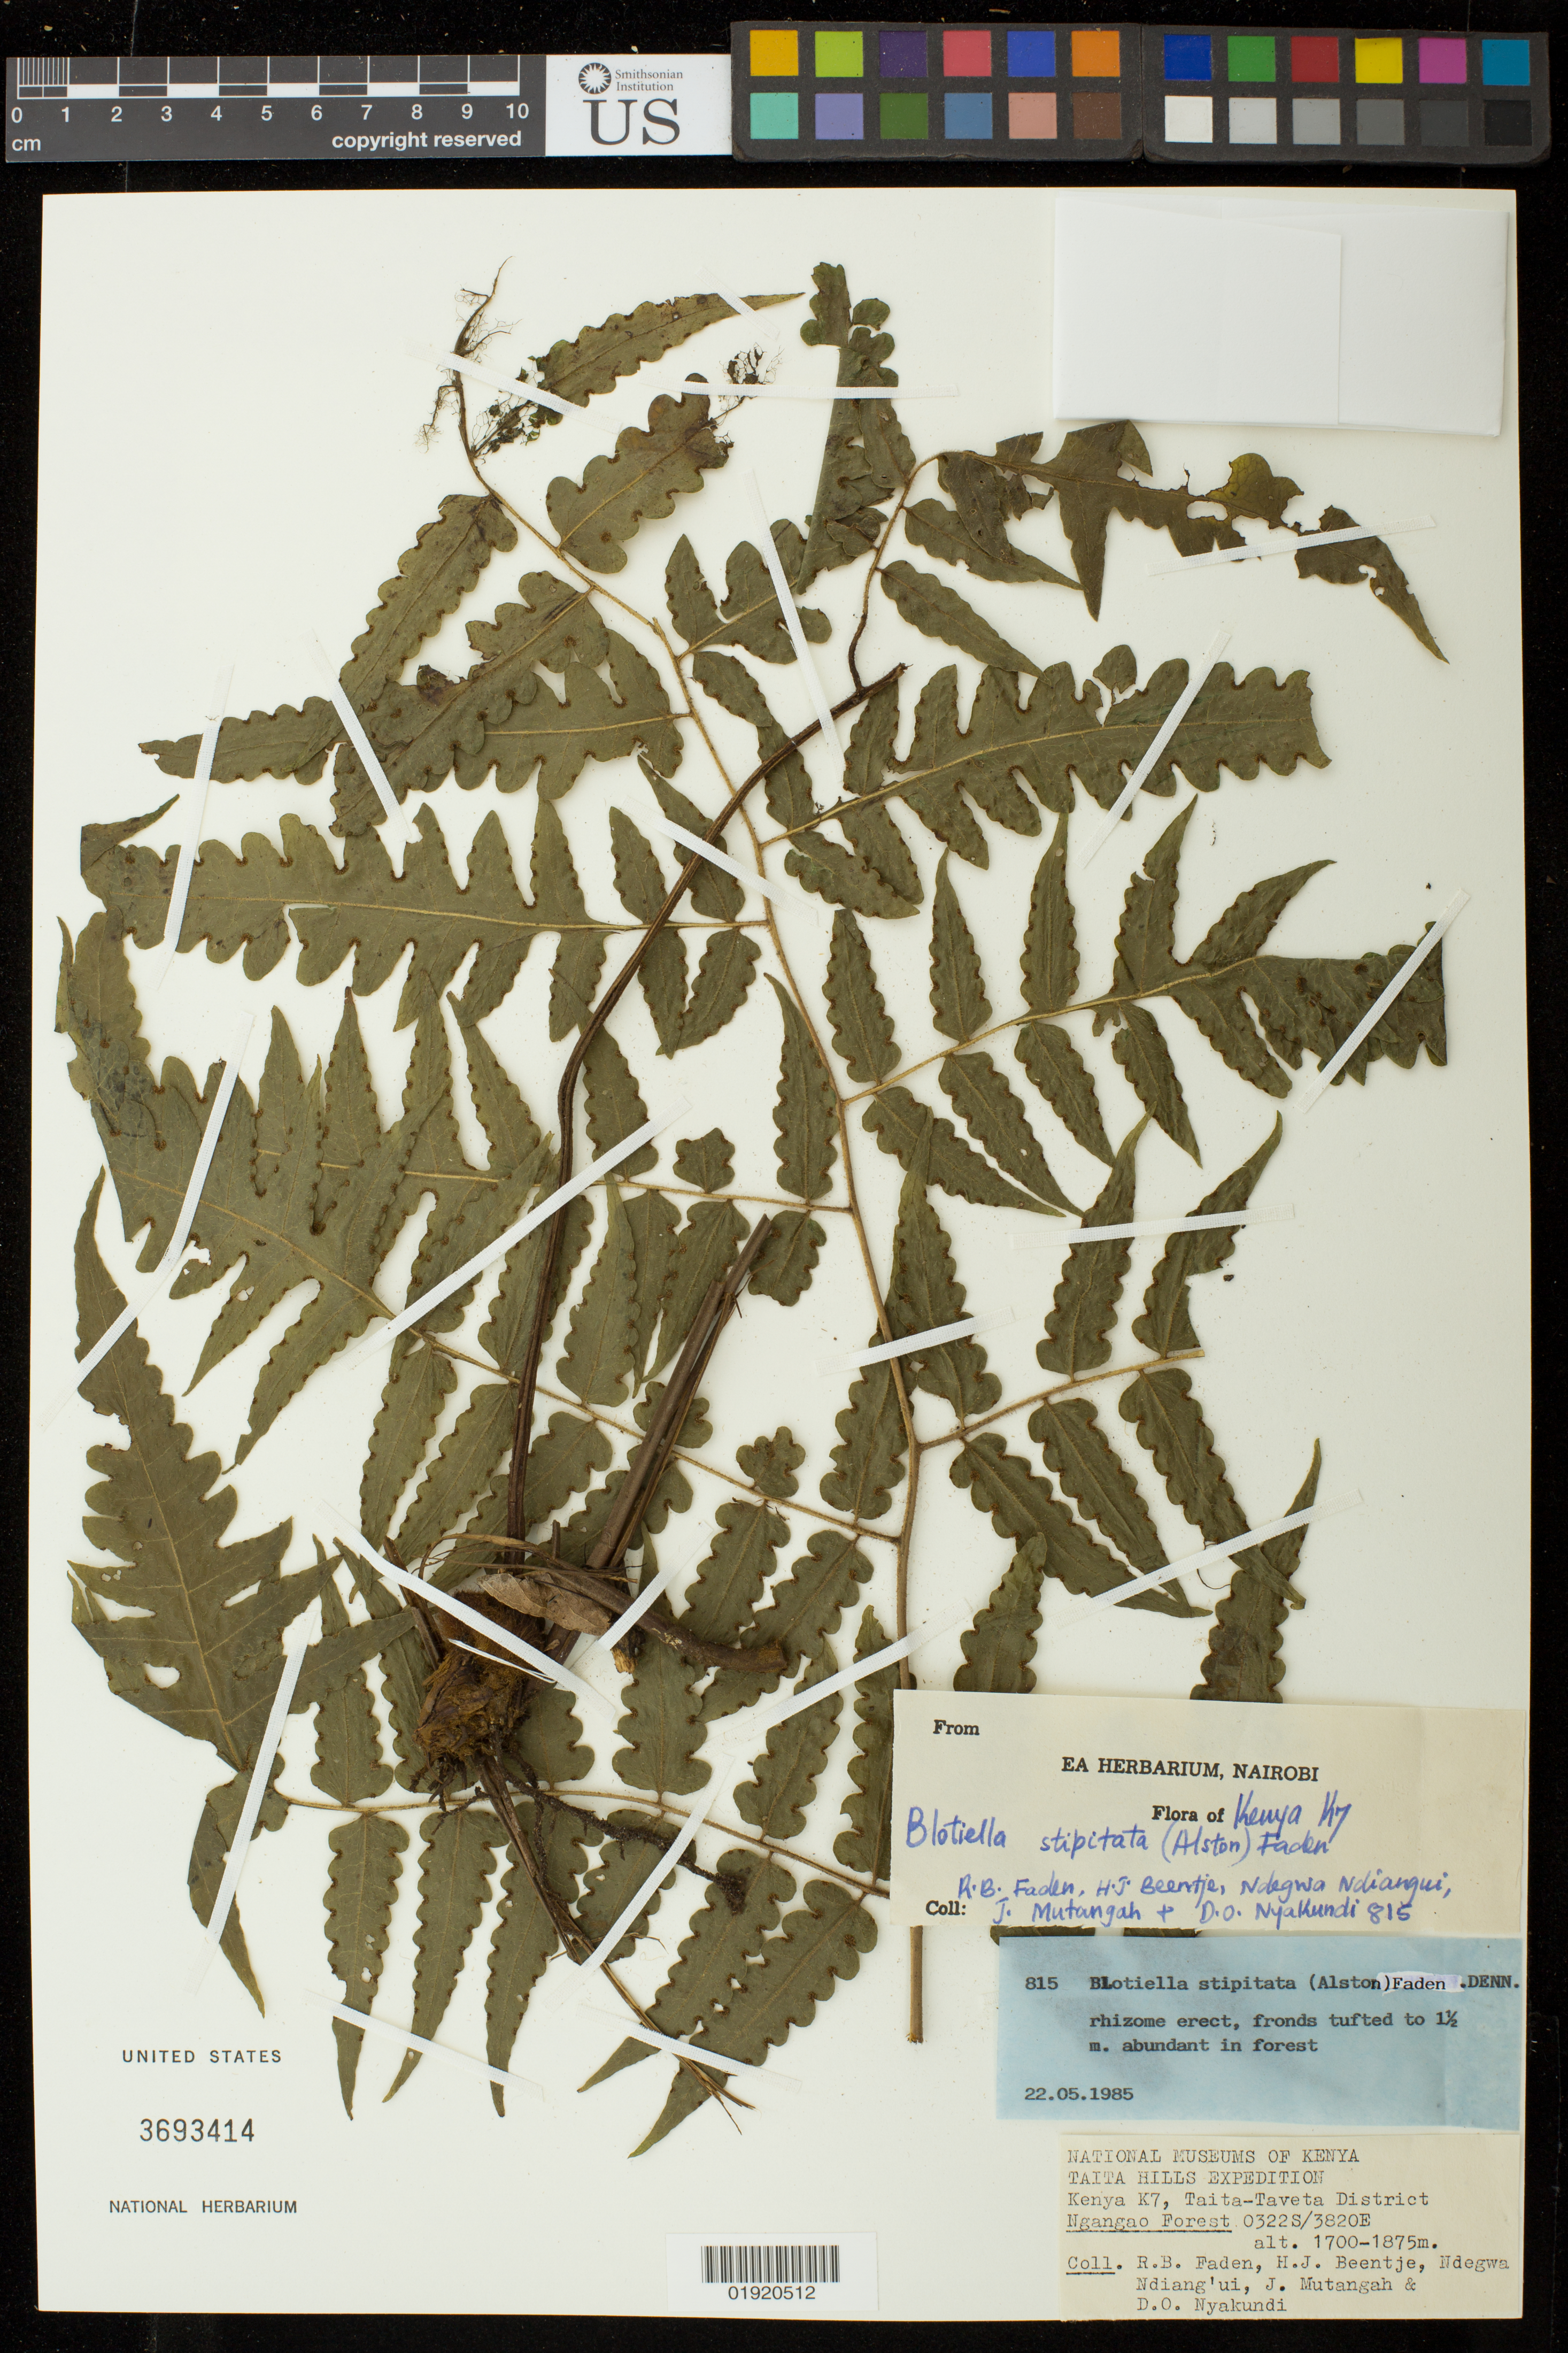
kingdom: Plantae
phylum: Tracheophyta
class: Polypodiopsida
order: Polypodiales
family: Dennstaedtiaceae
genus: Blotiella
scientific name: Blotiella stiptata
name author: (Alston) Faden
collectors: R. B. Faden, H. J. Beentje, N. Ndinag'ui, J. Mutangah & D. Nyakundi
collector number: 815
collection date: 1985-05-22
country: Kenya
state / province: Taita Taveta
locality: Kenya K7, Taita-Taveta District, Taita Hills, Ngangao Forest.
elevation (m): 1700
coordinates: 0322S, 3820E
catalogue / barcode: US 3693414